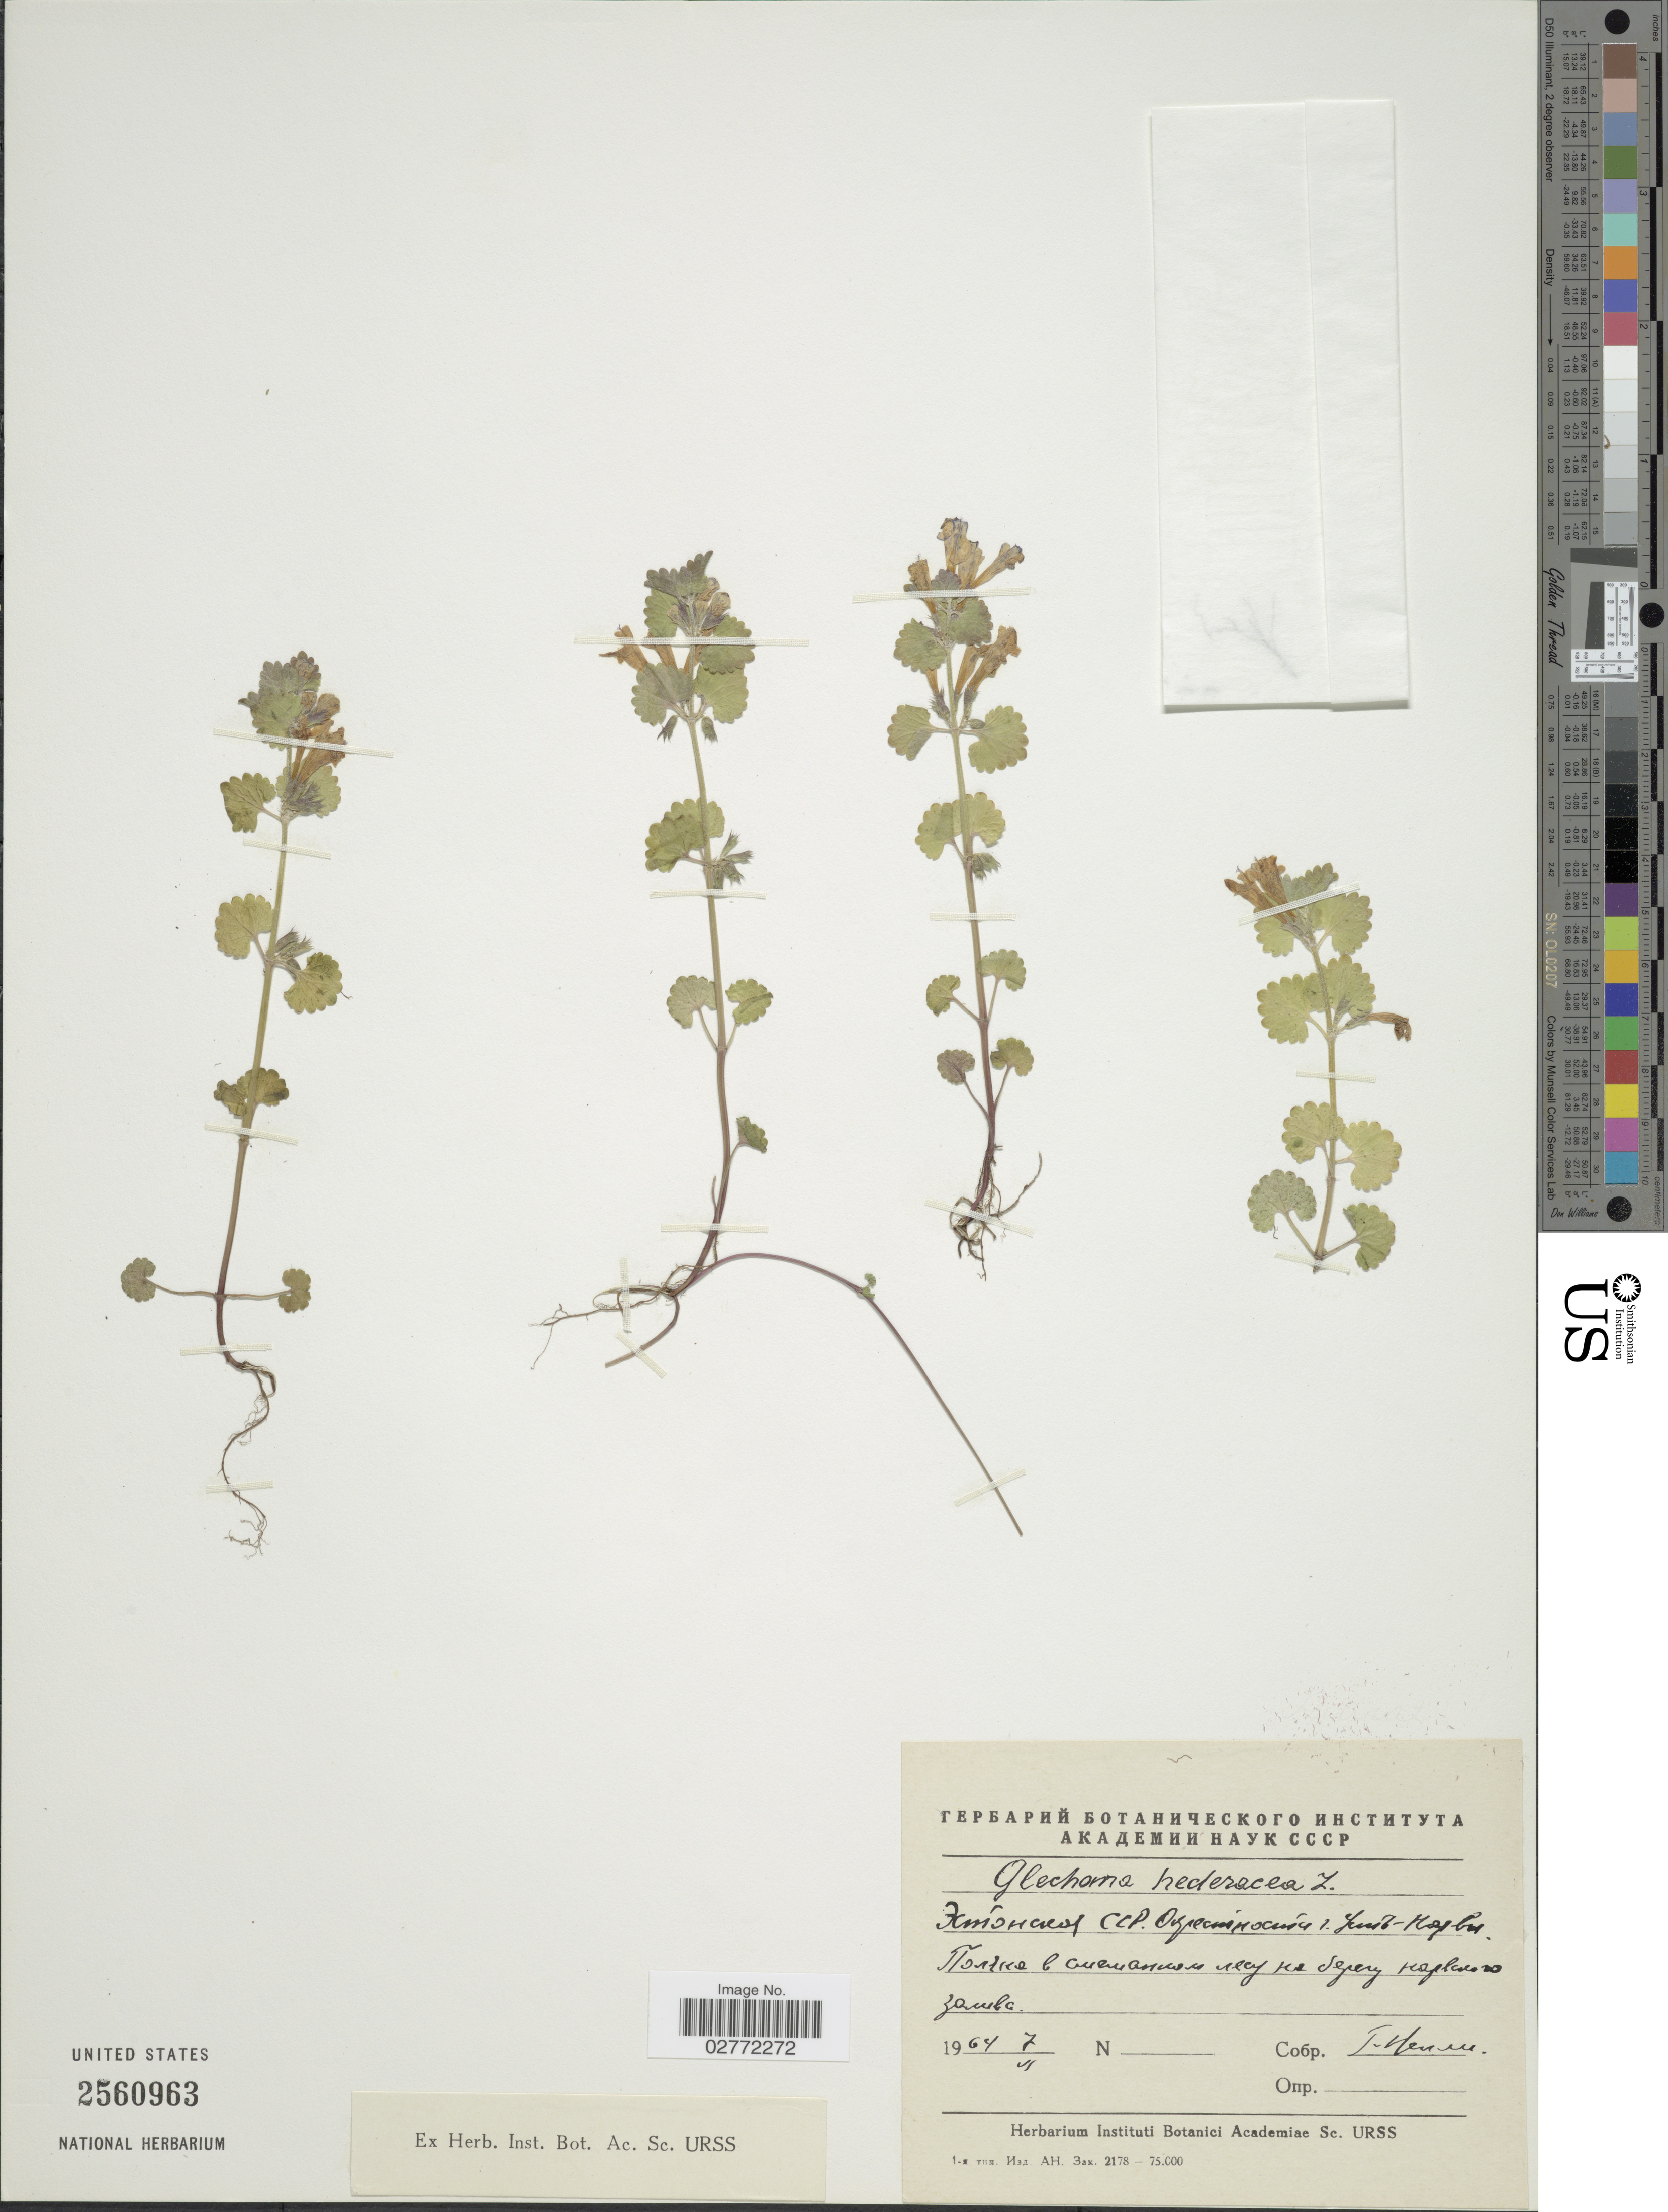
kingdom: Plantae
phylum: Tracheophyta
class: Magnoliopsida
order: Lamiales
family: Lamiaceae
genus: Glechoma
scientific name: Glechoma hederacea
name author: L.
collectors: J. Henner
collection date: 1964-06-07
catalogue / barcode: US 2560963